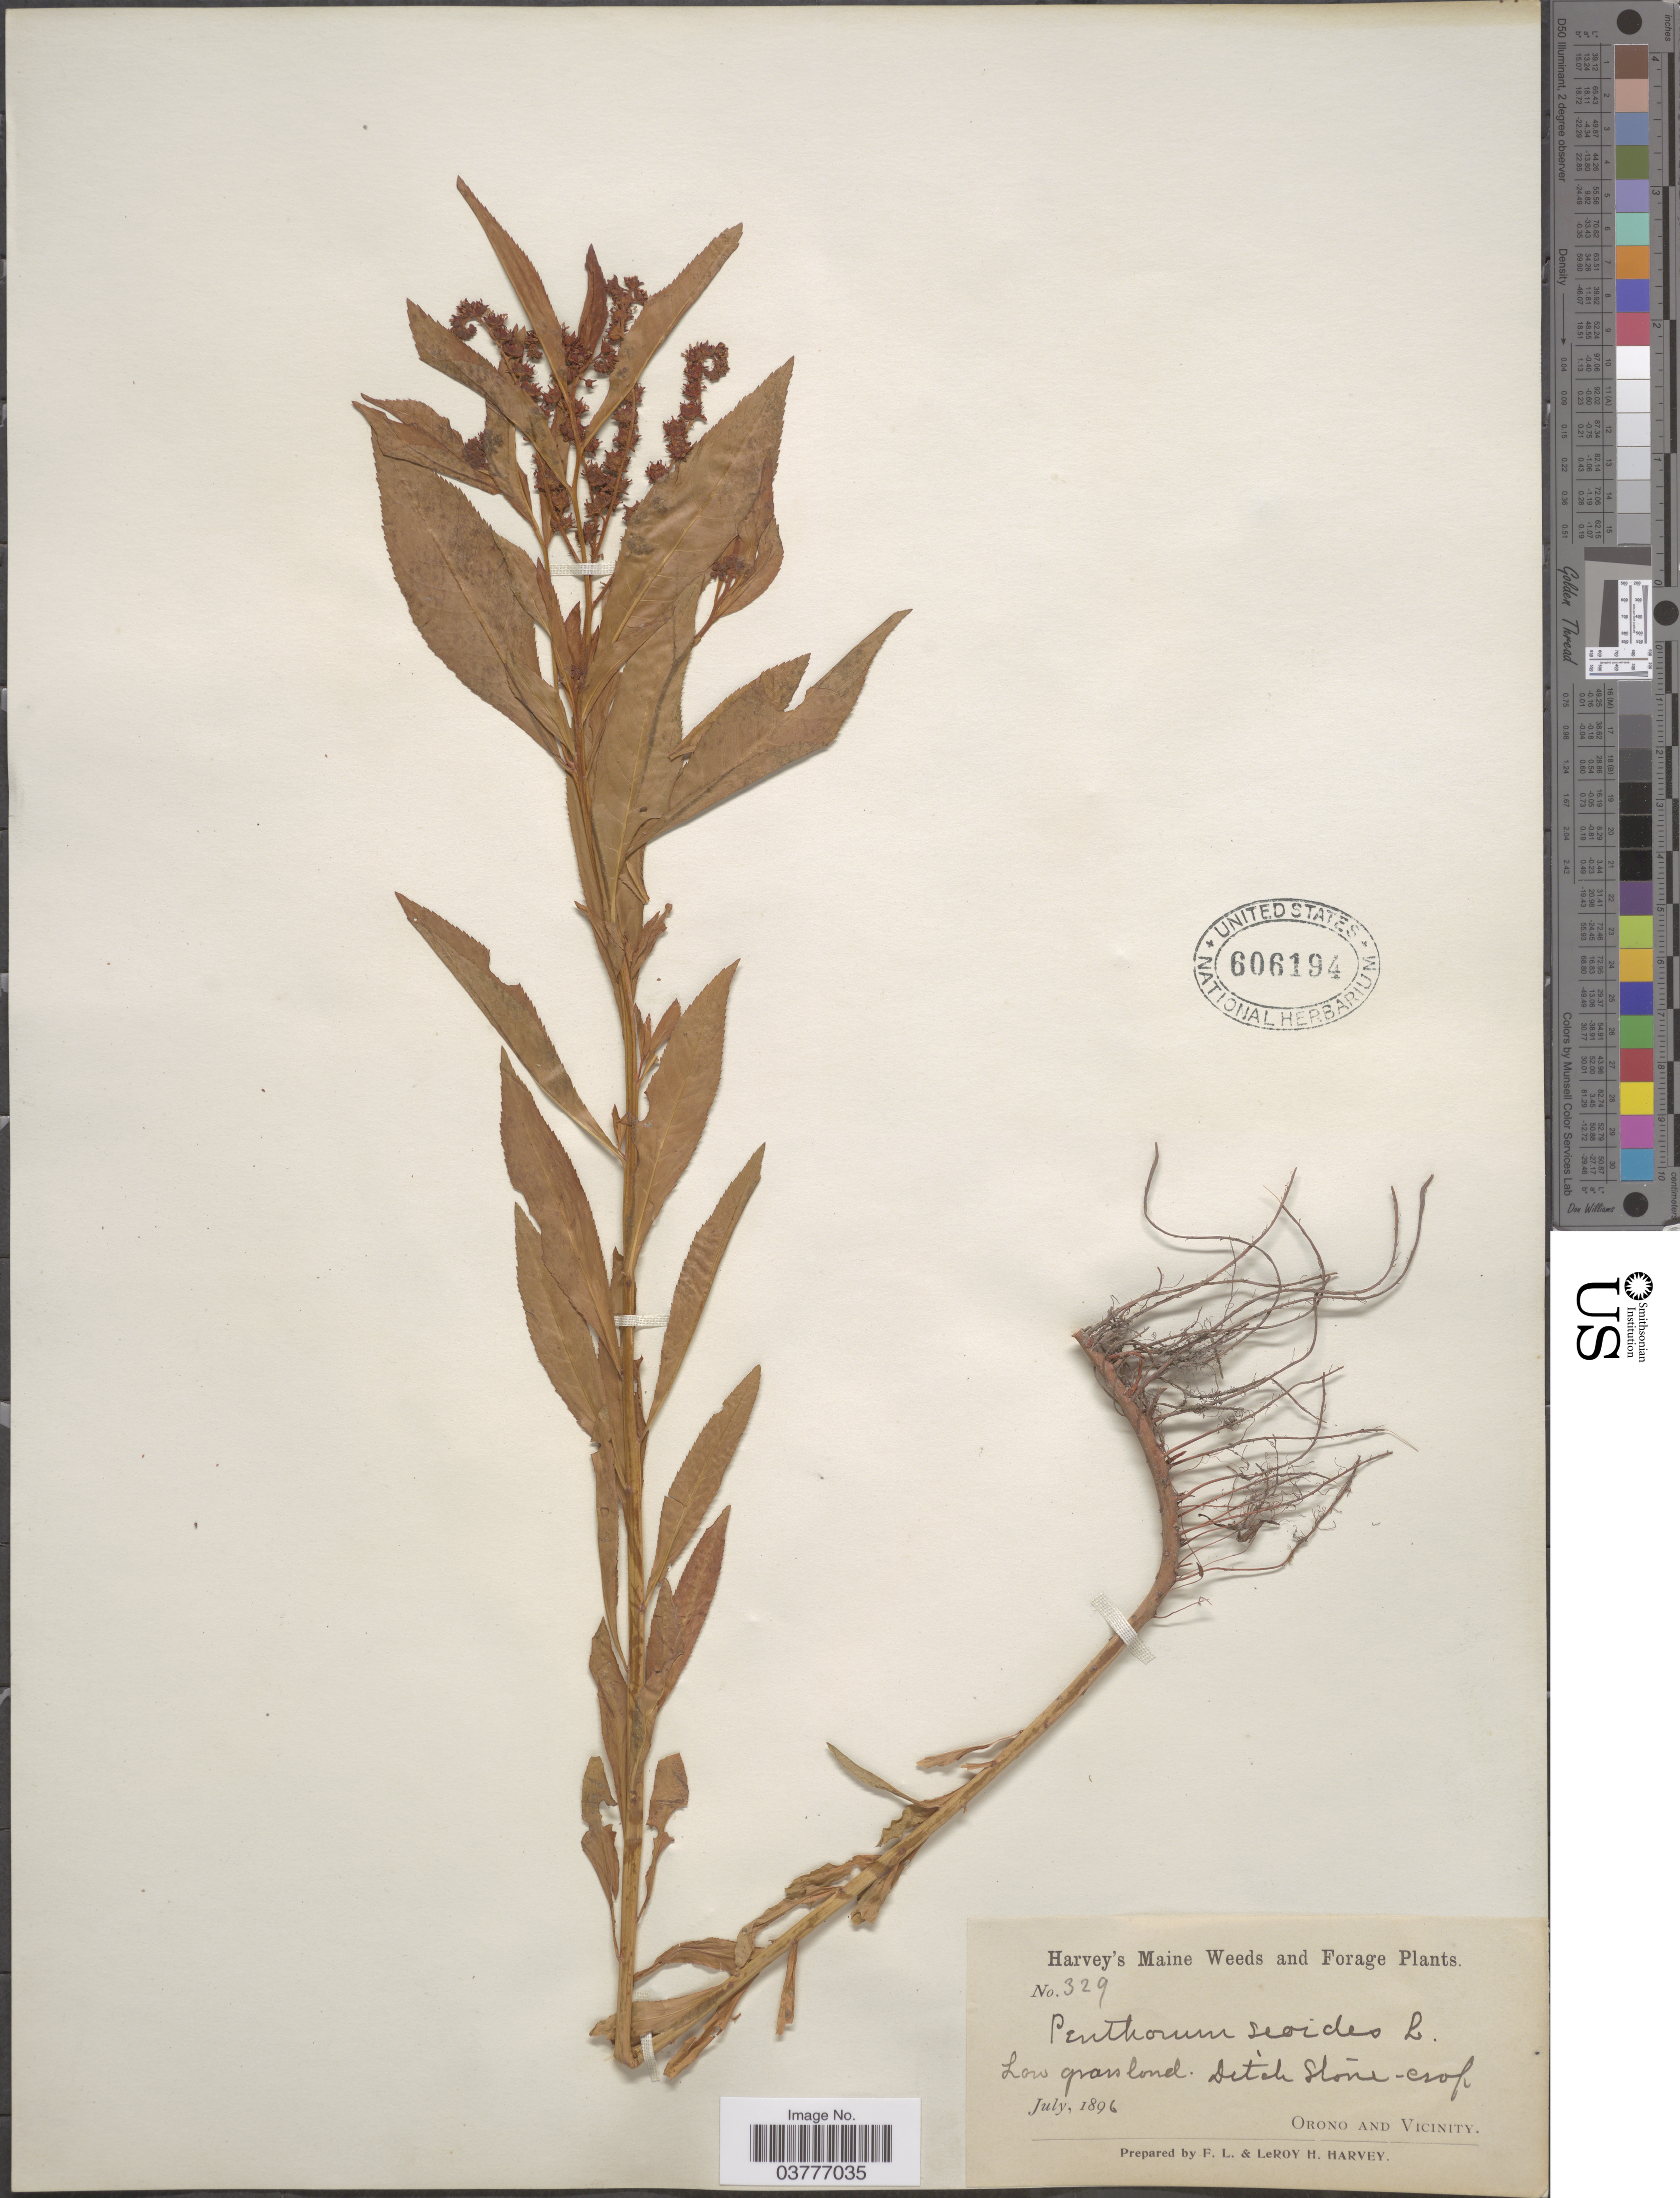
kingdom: Plantae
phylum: Tracheophyta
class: Magnoliopsida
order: Saxifragales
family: Penthoraceae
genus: Penthorum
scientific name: Penthorum sedoides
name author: L.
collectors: F. L. Harvey & L. H. Harvey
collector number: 329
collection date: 1896-07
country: United States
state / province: Maine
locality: Low grassland. Ditch Stone-crop. Orono and Vicinity.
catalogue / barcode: US 606194